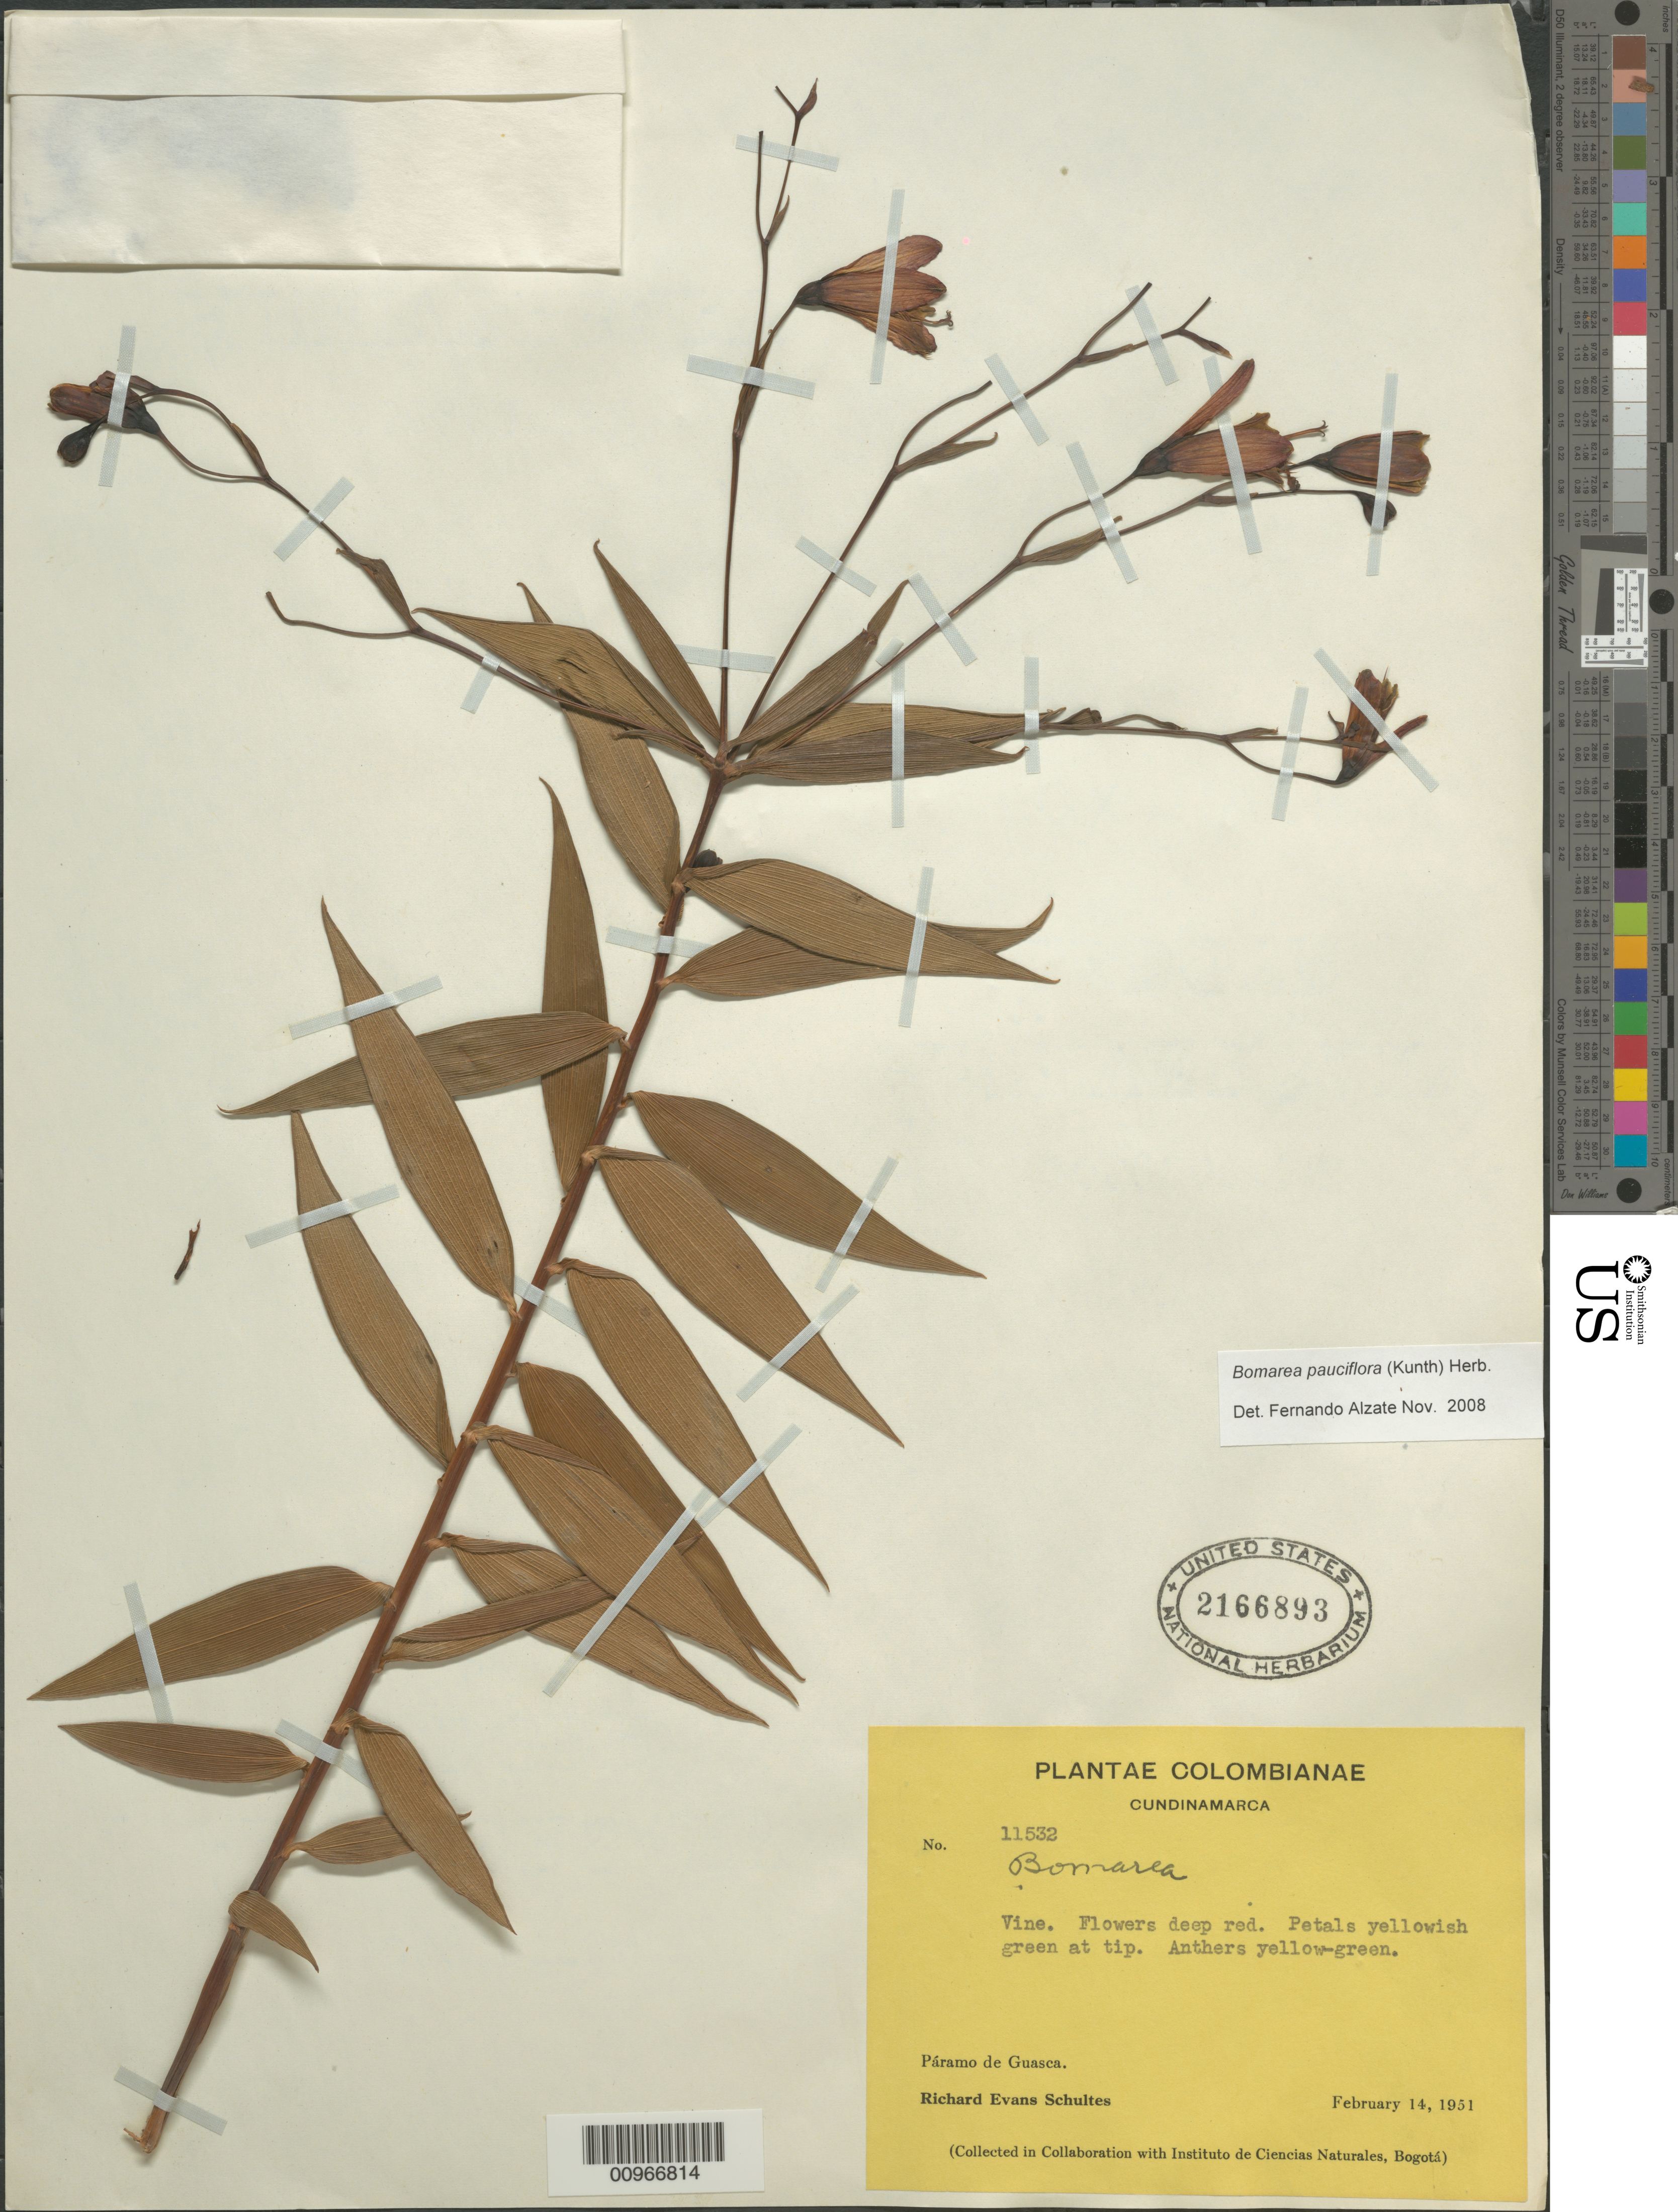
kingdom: Plantae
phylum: Tracheophyta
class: Liliopsida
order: Liliales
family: Alstroemeriaceae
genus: Bomarea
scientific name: Bomarea pauciflora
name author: (Kunth) Herb.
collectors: R. E. Schultes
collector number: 11532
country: Colombia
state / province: Cundinamarca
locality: Paramo de Guasca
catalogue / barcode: US 2166893